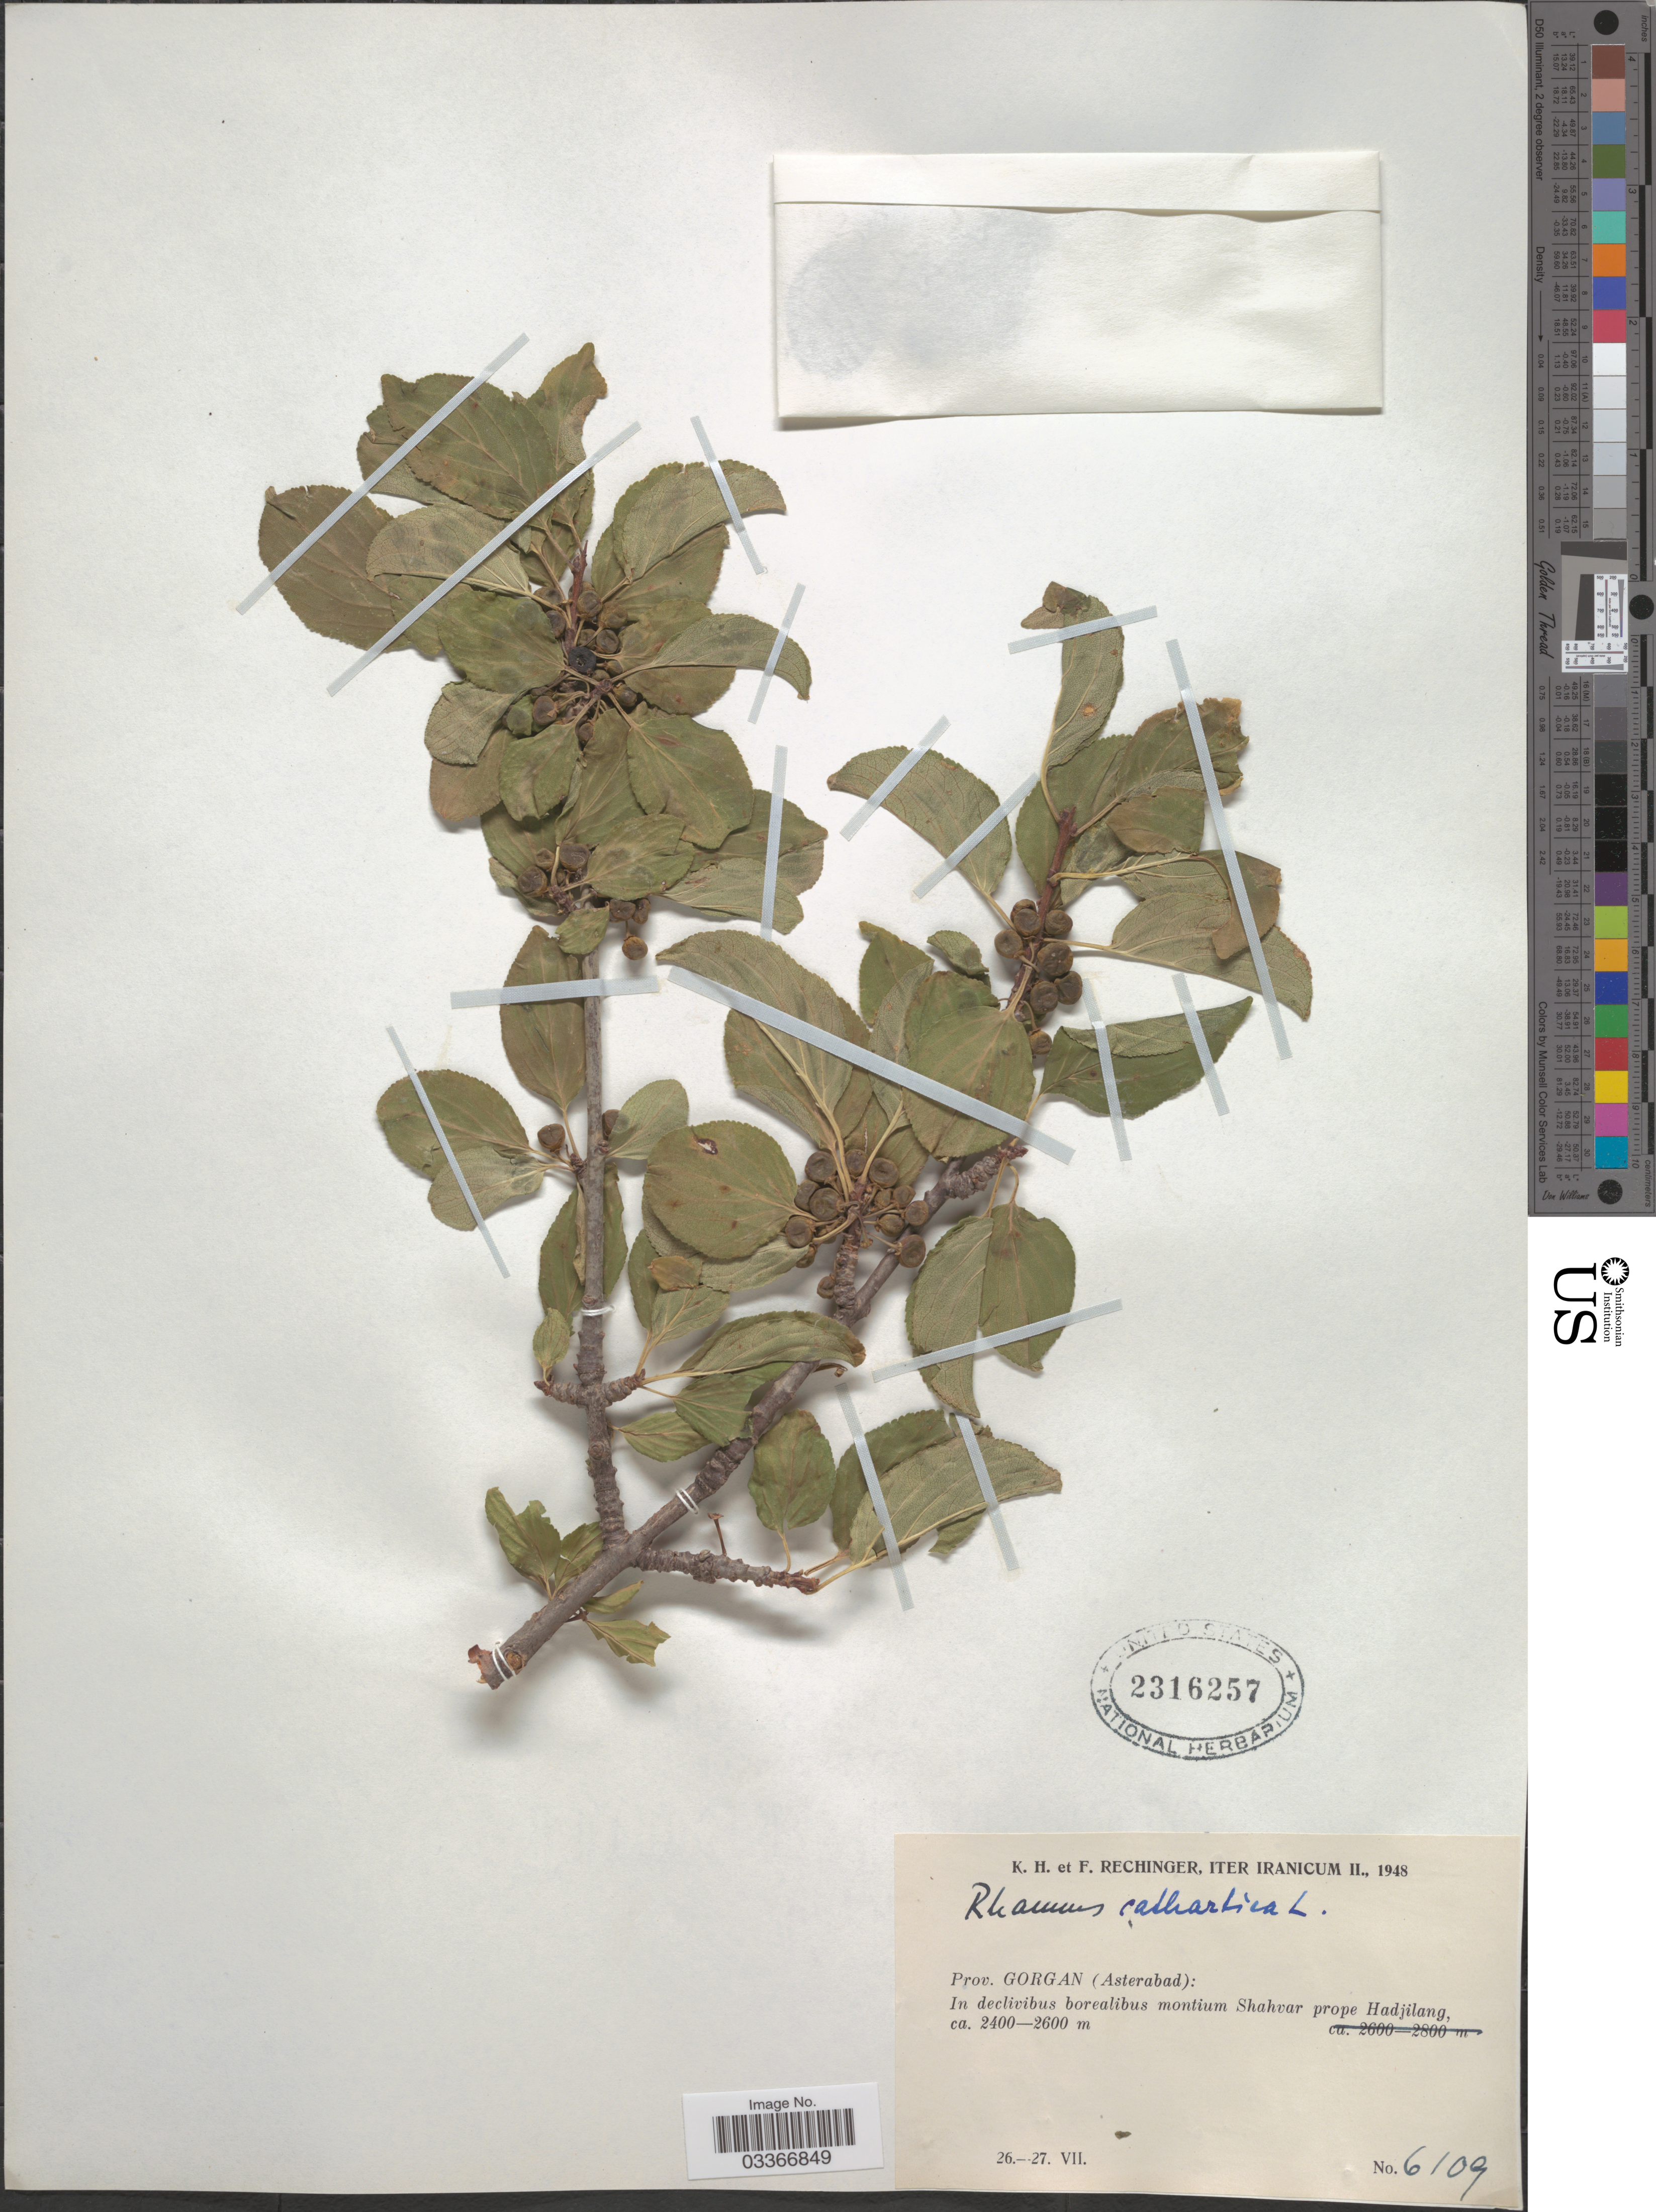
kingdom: Plantae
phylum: Tracheophyta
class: Magnoliopsida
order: Rosales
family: Rhamnaceae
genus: Rhamnus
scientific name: Rhamnus cathartica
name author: L.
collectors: K. H. Rechinger & F. Rechinger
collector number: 6109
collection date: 1948-07-26/1948-07-27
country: Iran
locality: Prov. Gorgan (Asterabad): In declivibus borealibus montium Shahvar prope Hadjilang.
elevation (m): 2400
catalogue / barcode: US 2316257